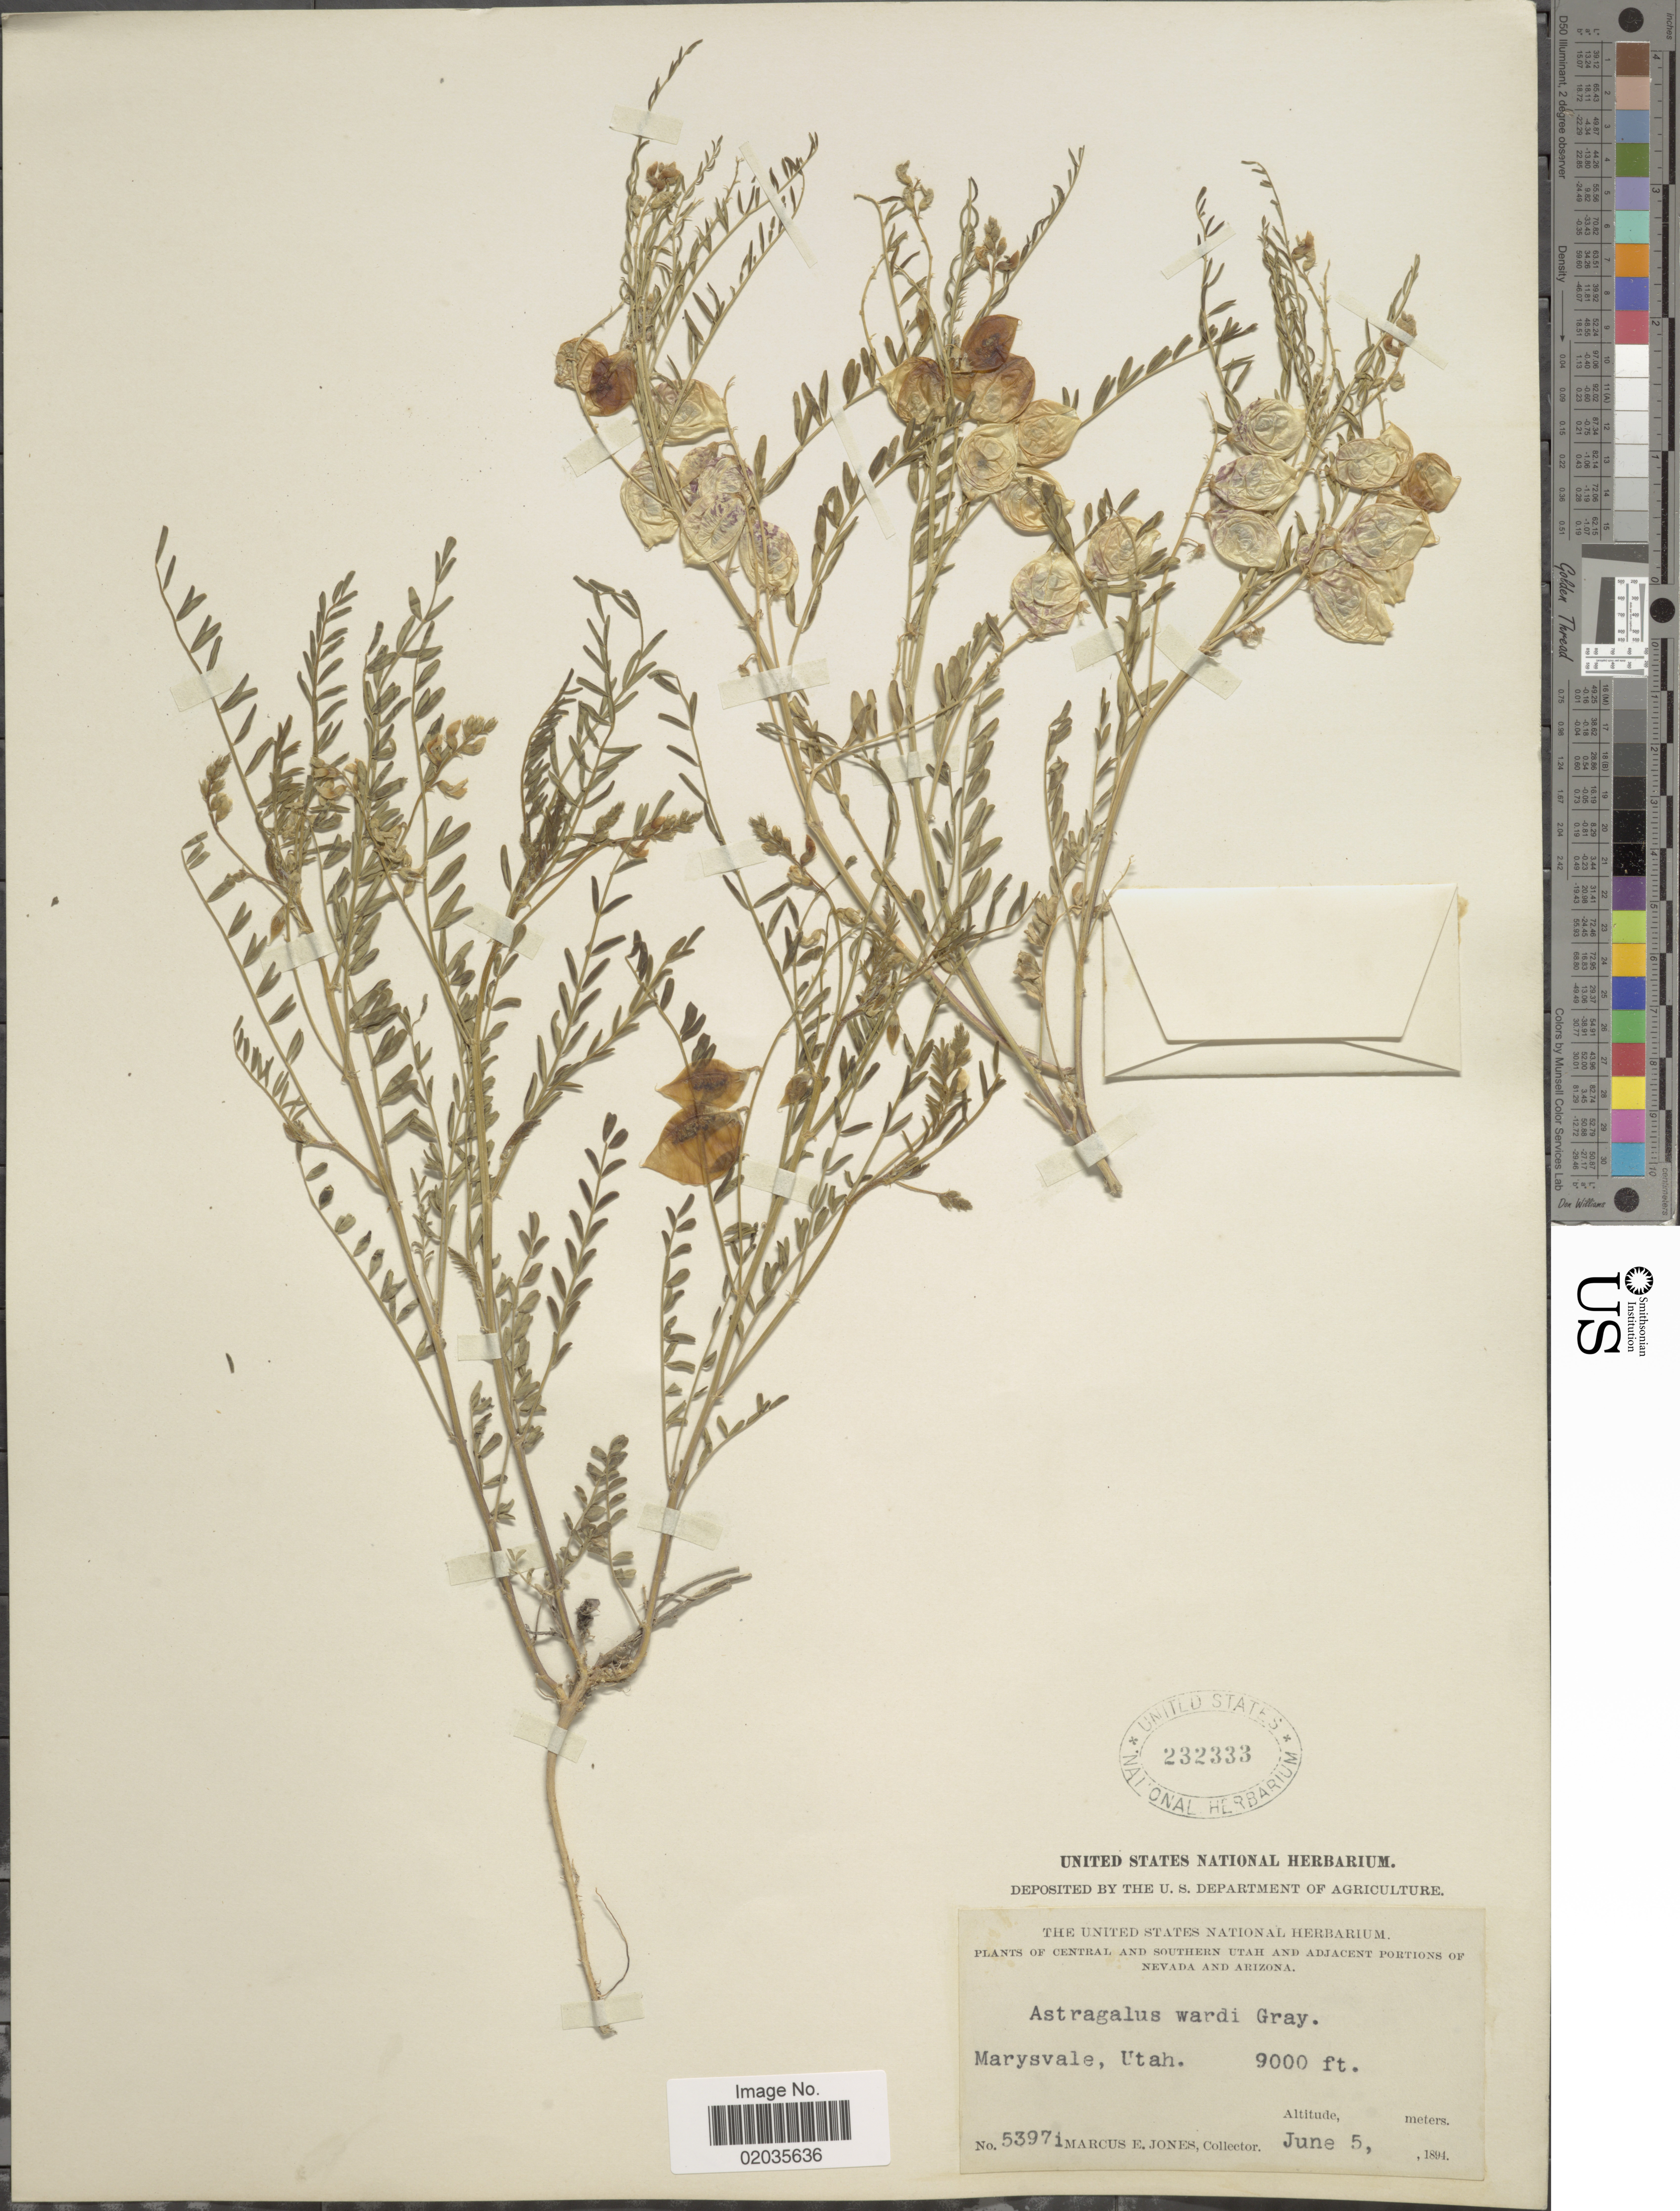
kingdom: Plantae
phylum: Tracheophyta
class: Magnoliopsida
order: Fabales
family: Fabaceae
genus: Astragalus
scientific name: Astragalus wardii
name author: A. Gray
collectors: M. E. Jones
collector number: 5397i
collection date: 1894-06-05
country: United States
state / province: Utah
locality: Central and southern Utah. Marysvale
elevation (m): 2743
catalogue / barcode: US 232333